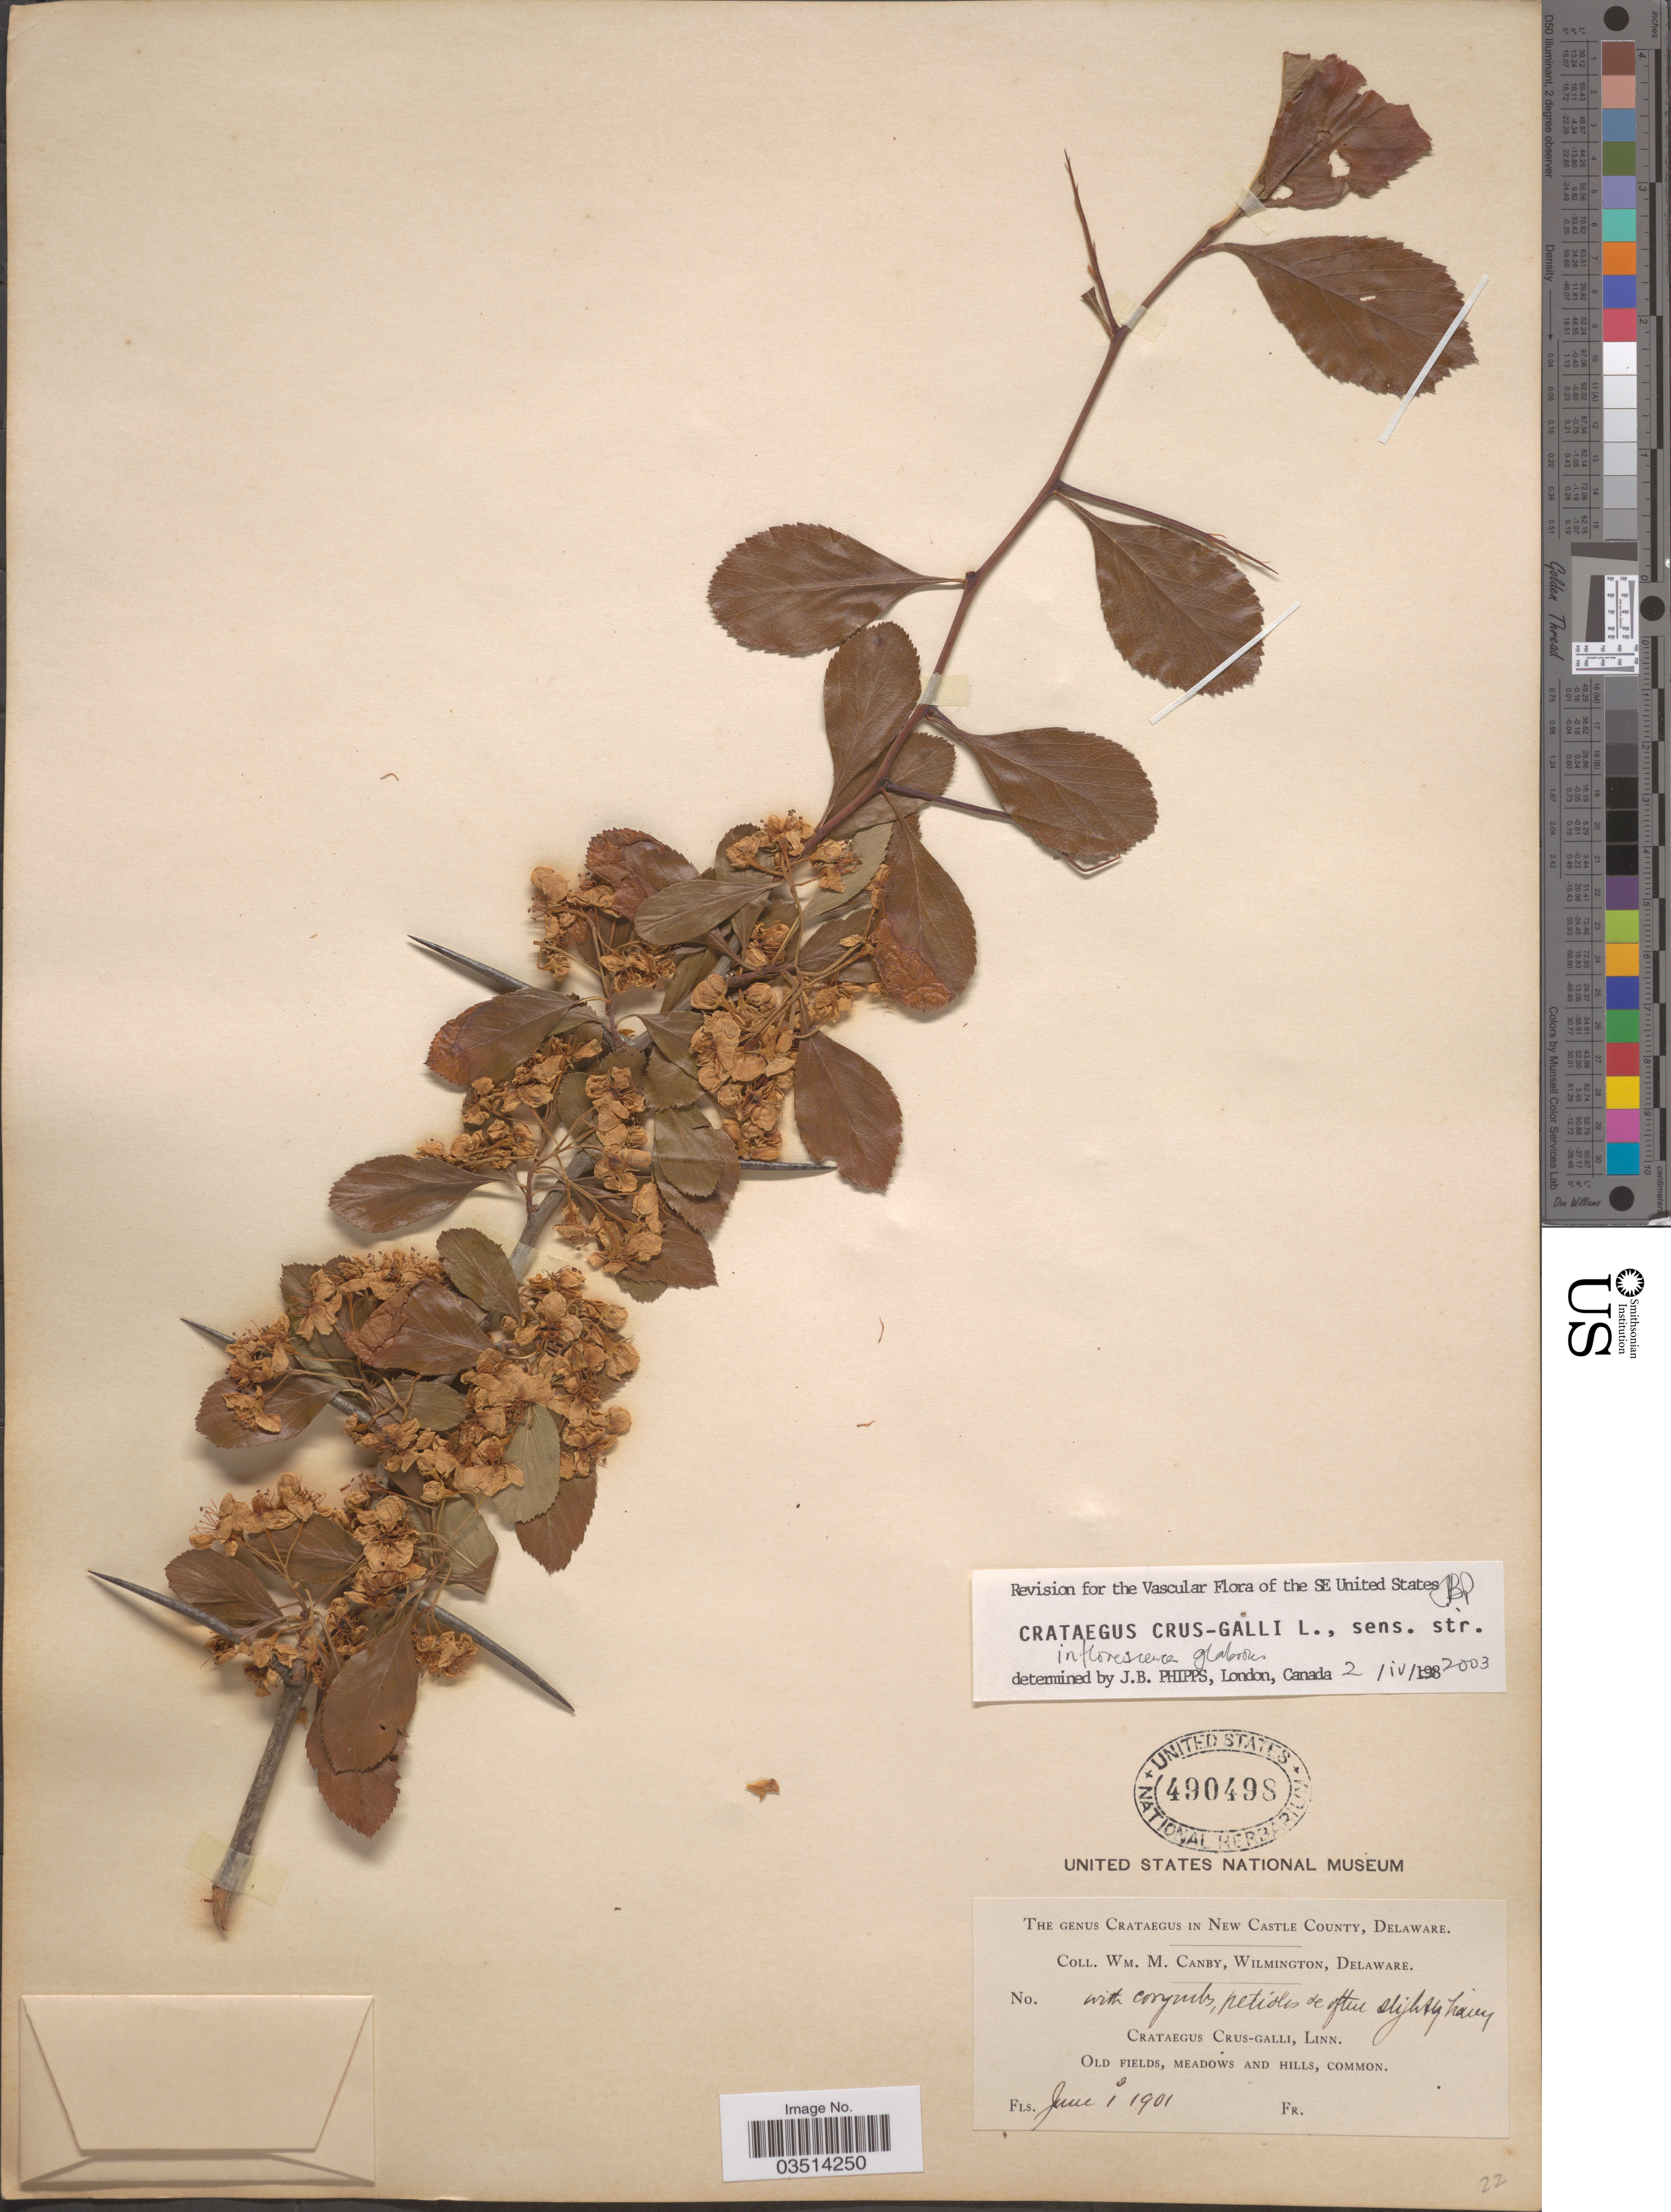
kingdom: Plantae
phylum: Tracheophyta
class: Magnoliopsida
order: Rosales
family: Rosaceae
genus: Crataegus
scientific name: Crataegus crus-galli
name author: L.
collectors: W. M. Canby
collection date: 1901-06-01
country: United States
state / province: Delaware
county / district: New Castle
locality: The genus Crataegus in New Castle County. Old fields, meadows and hills.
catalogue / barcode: US 490498